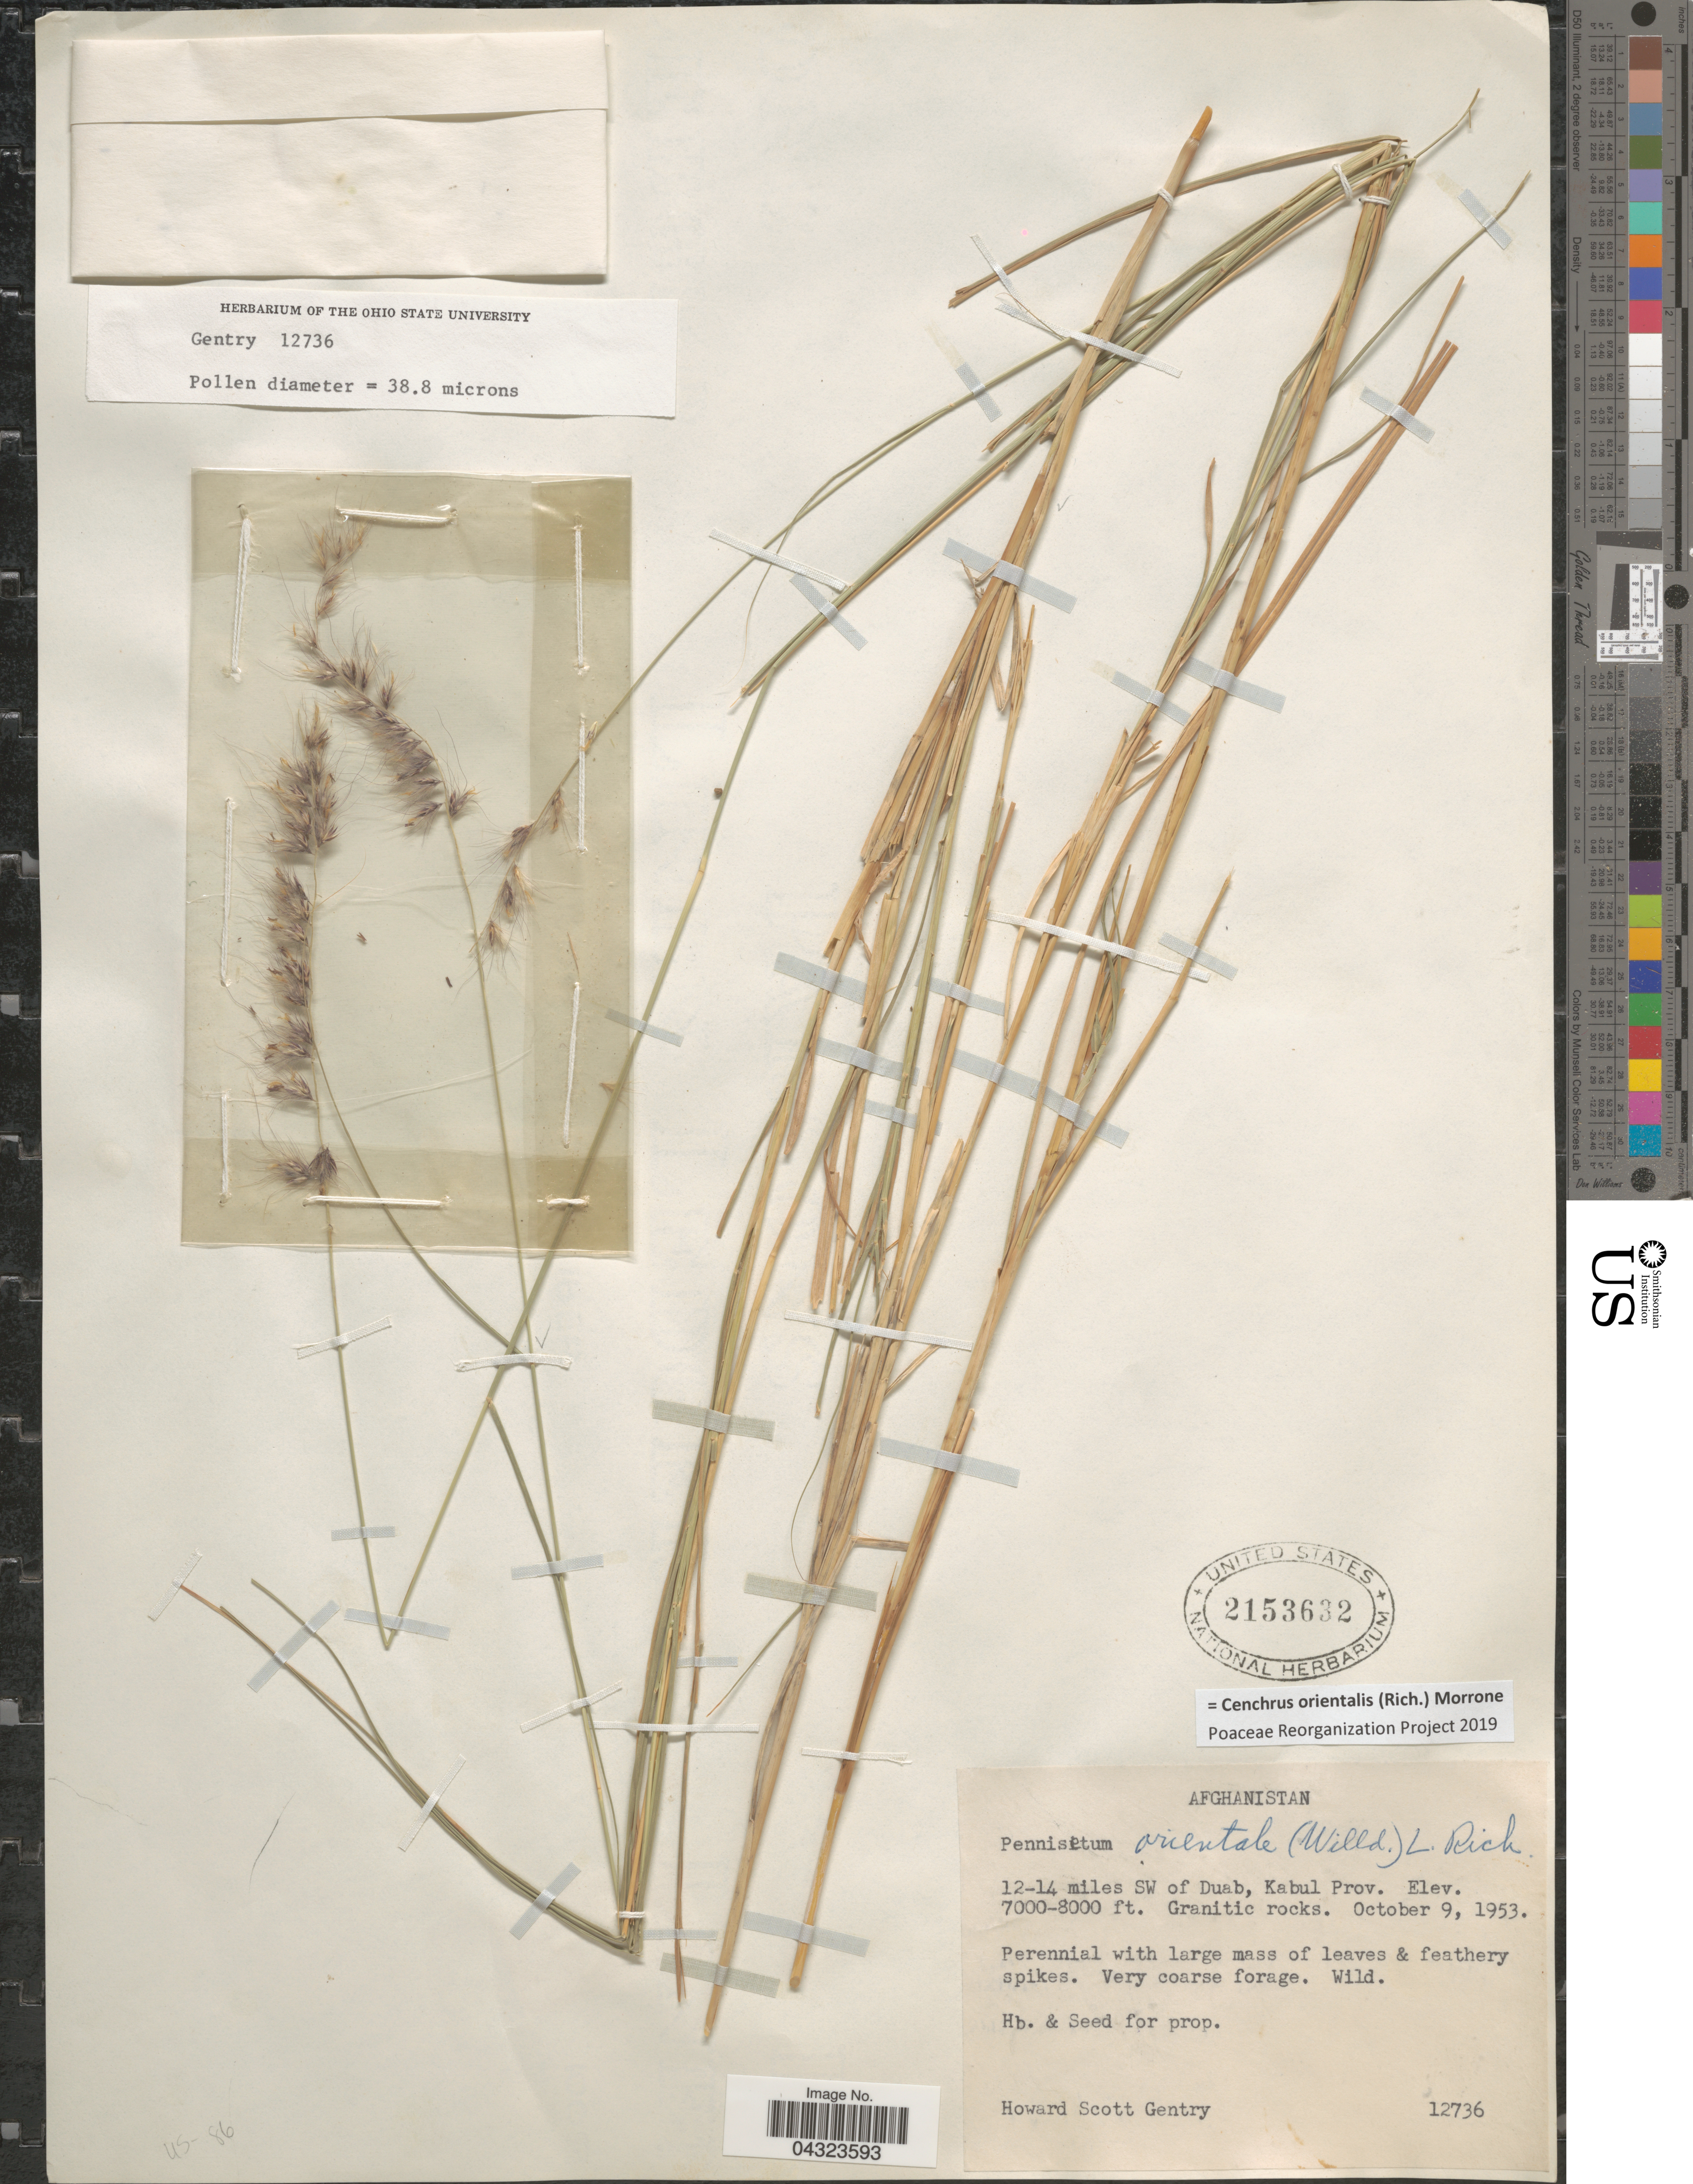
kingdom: Plantae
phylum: Tracheophyta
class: Liliopsida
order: Poales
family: Poaceae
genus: Cenchrus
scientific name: Cenchrus orientalis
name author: (Rich.) Morrone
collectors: H. S. Gentry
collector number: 12736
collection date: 1953-10-09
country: Afghanistan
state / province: Kabul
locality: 12-14 miles SW of Duab.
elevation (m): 2134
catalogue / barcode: US 2153632